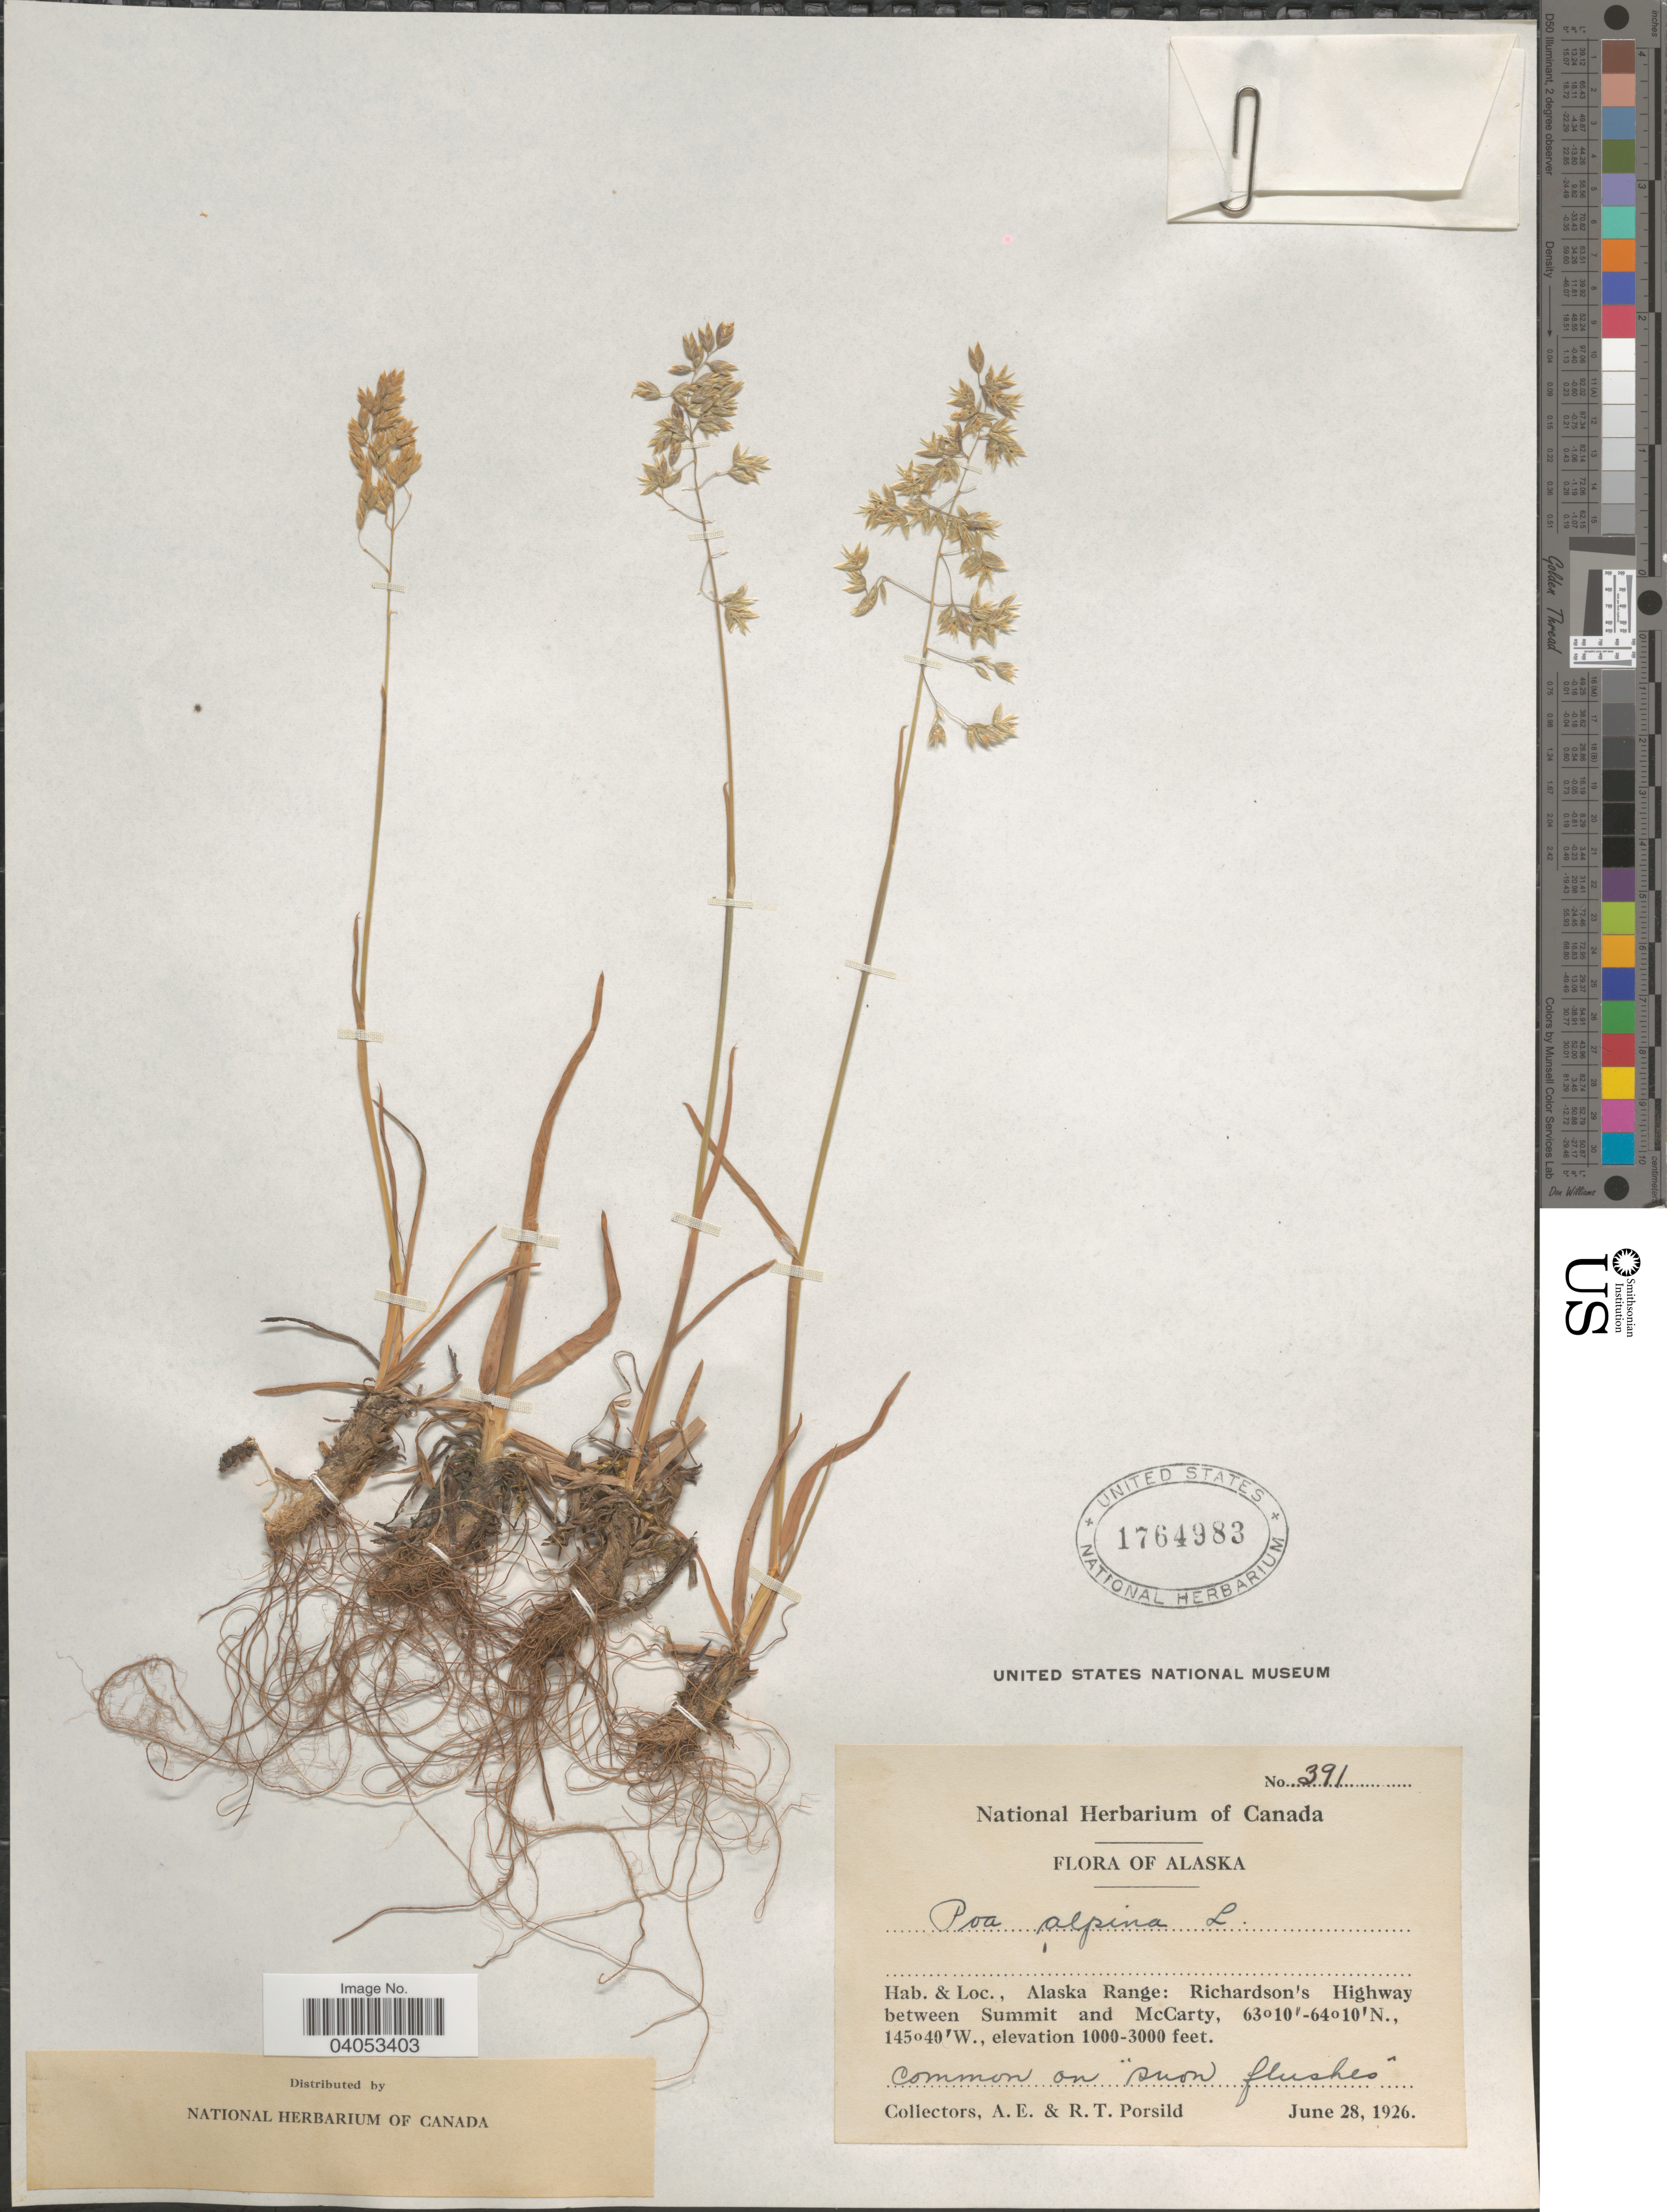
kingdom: Plantae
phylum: Tracheophyta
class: Liliopsida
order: Poales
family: Poaceae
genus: Poa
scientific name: Poa alpina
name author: L.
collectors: A. E. Porsild & R. T. Porsild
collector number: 391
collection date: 1926-06-28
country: United States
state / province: Alaska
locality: Alaska Range: Richardson's Highway between Summit and McCarty.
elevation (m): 305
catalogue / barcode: US 1764983